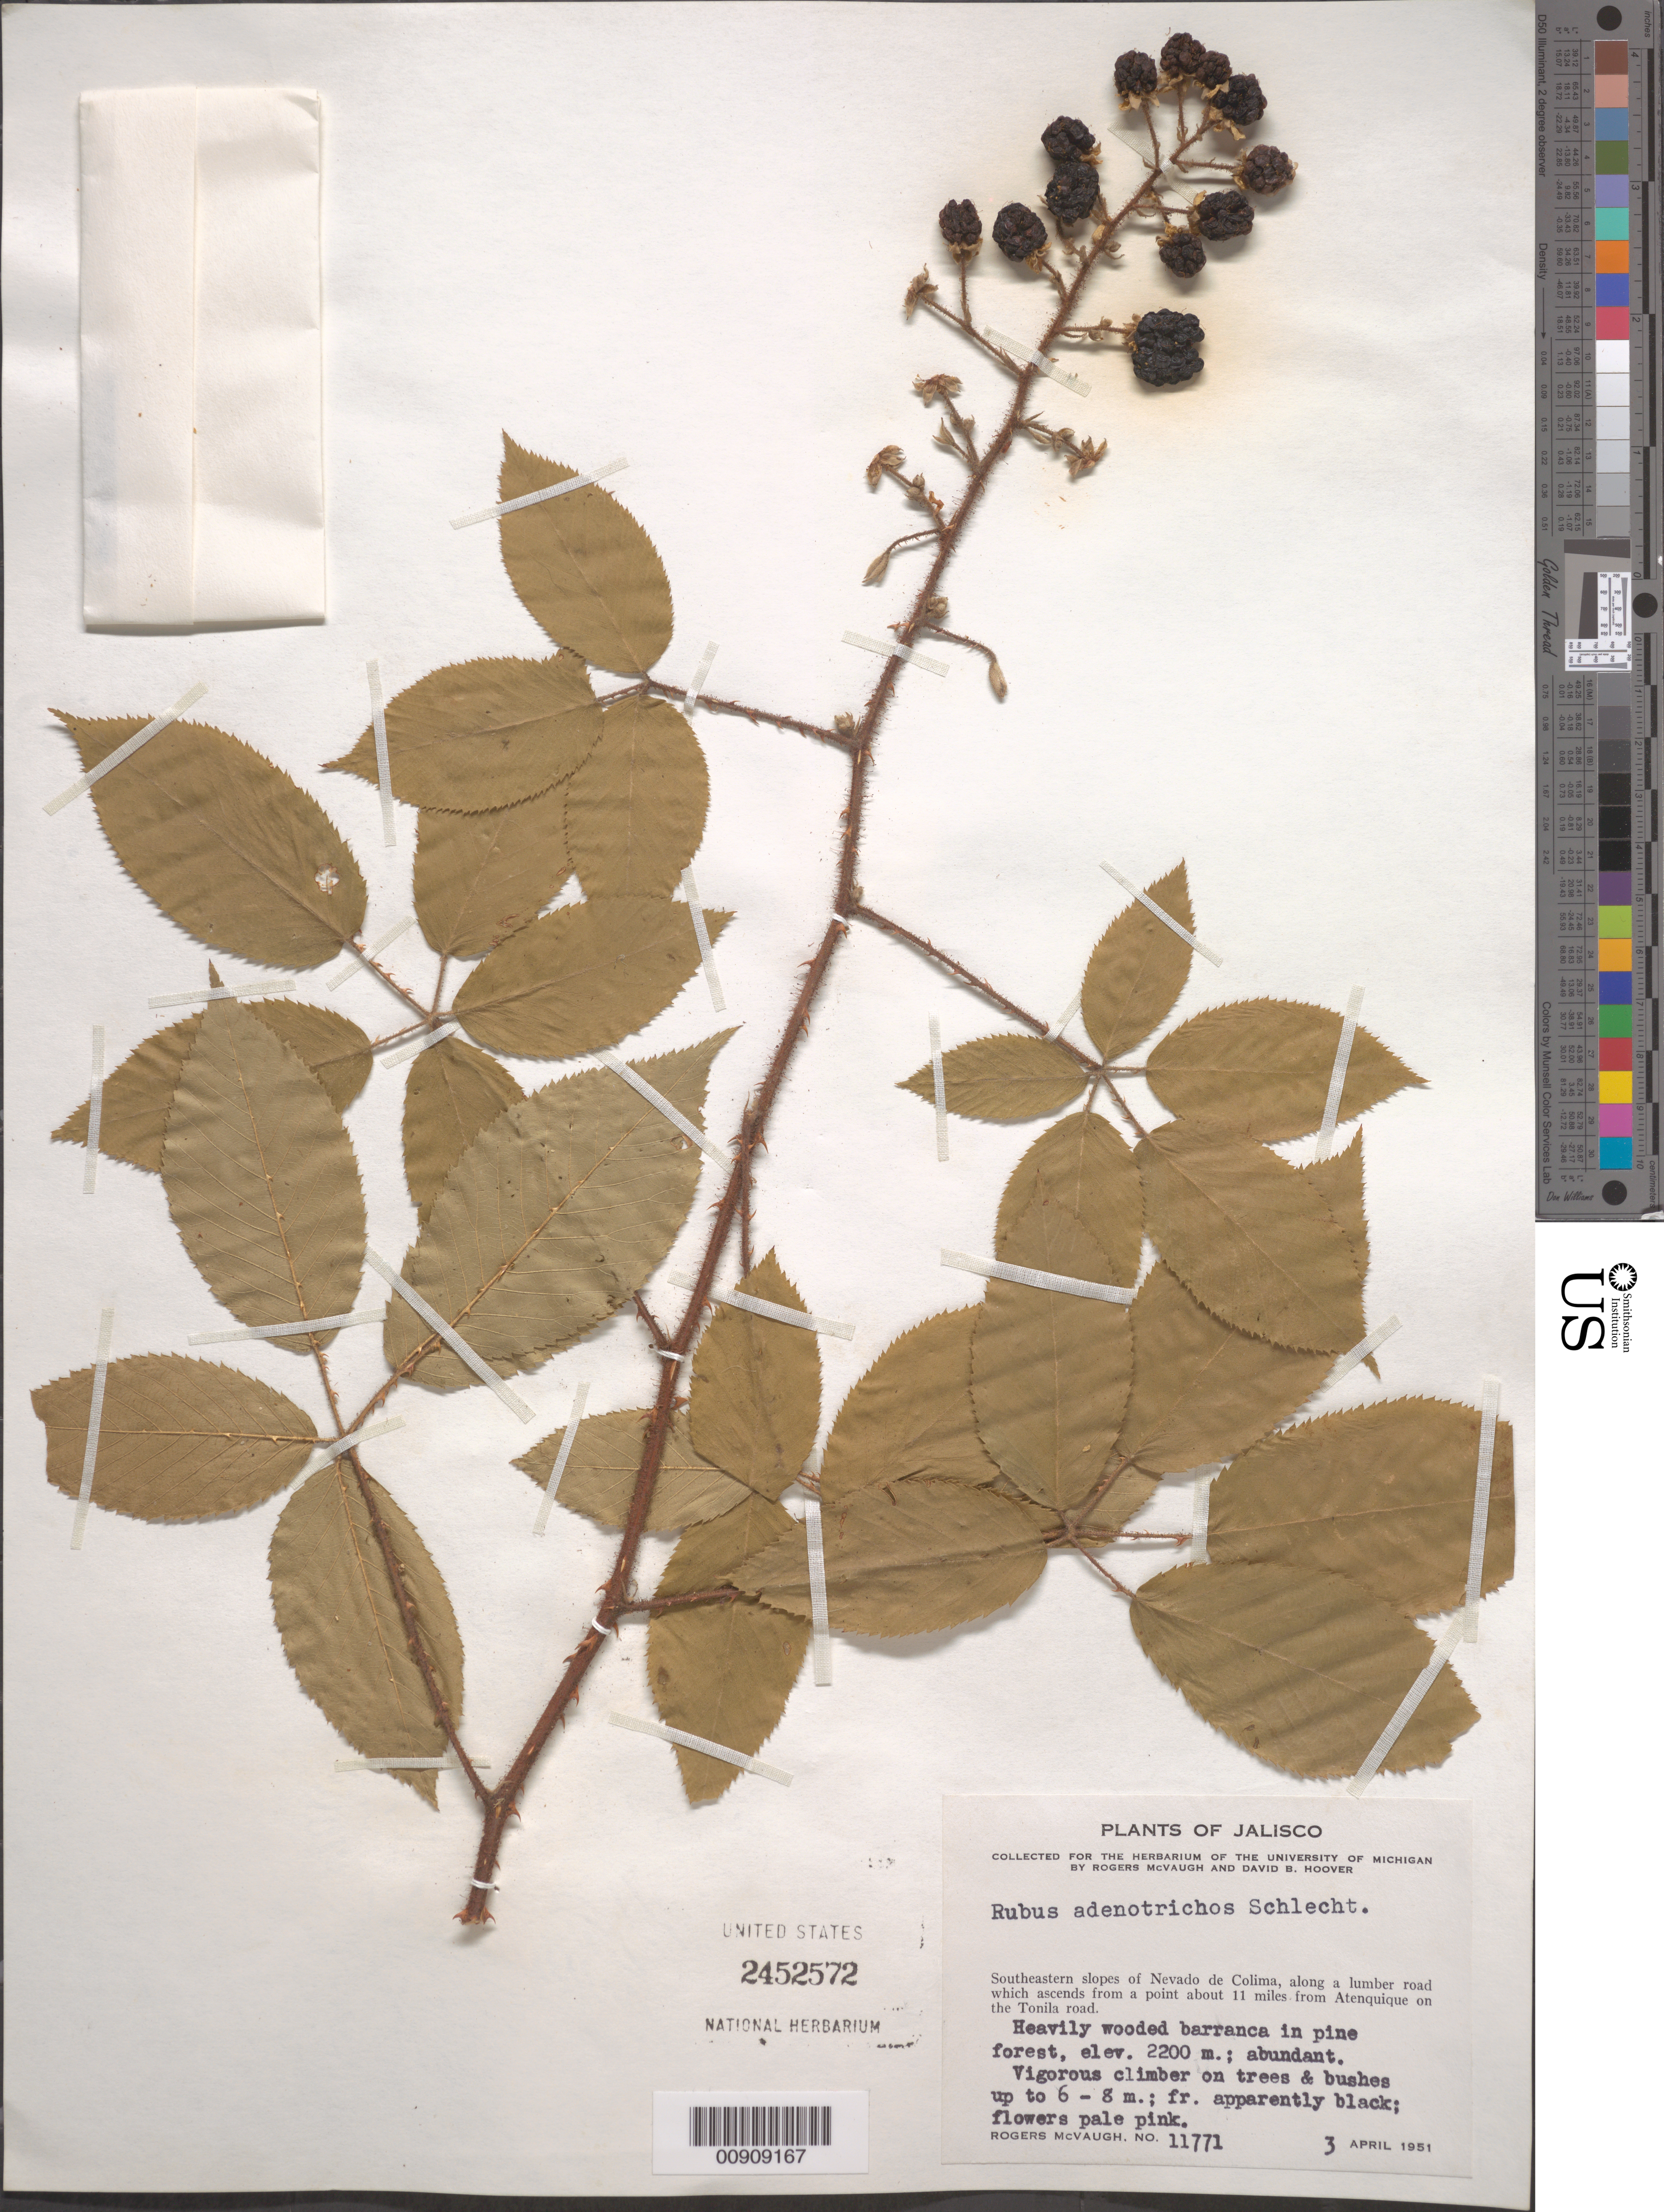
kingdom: Plantae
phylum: Tracheophyta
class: Magnoliopsida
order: Rosales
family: Rosaceae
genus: Rubus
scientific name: Rubus adenotrichos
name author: Schltdl.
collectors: R. McVaugh & D. B. Hoover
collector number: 11771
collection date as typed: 03 Apr 1951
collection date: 1951-04-03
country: Mexico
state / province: Jalisco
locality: Southeastern slopes of Nevado de Colima, along a lumber road which ascends from a point about 11 miles from Atenquique on the Tonila road.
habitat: Vigorous climber on trees & bushes. Heavily wooded barranca in pine forest.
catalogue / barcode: US 2452572